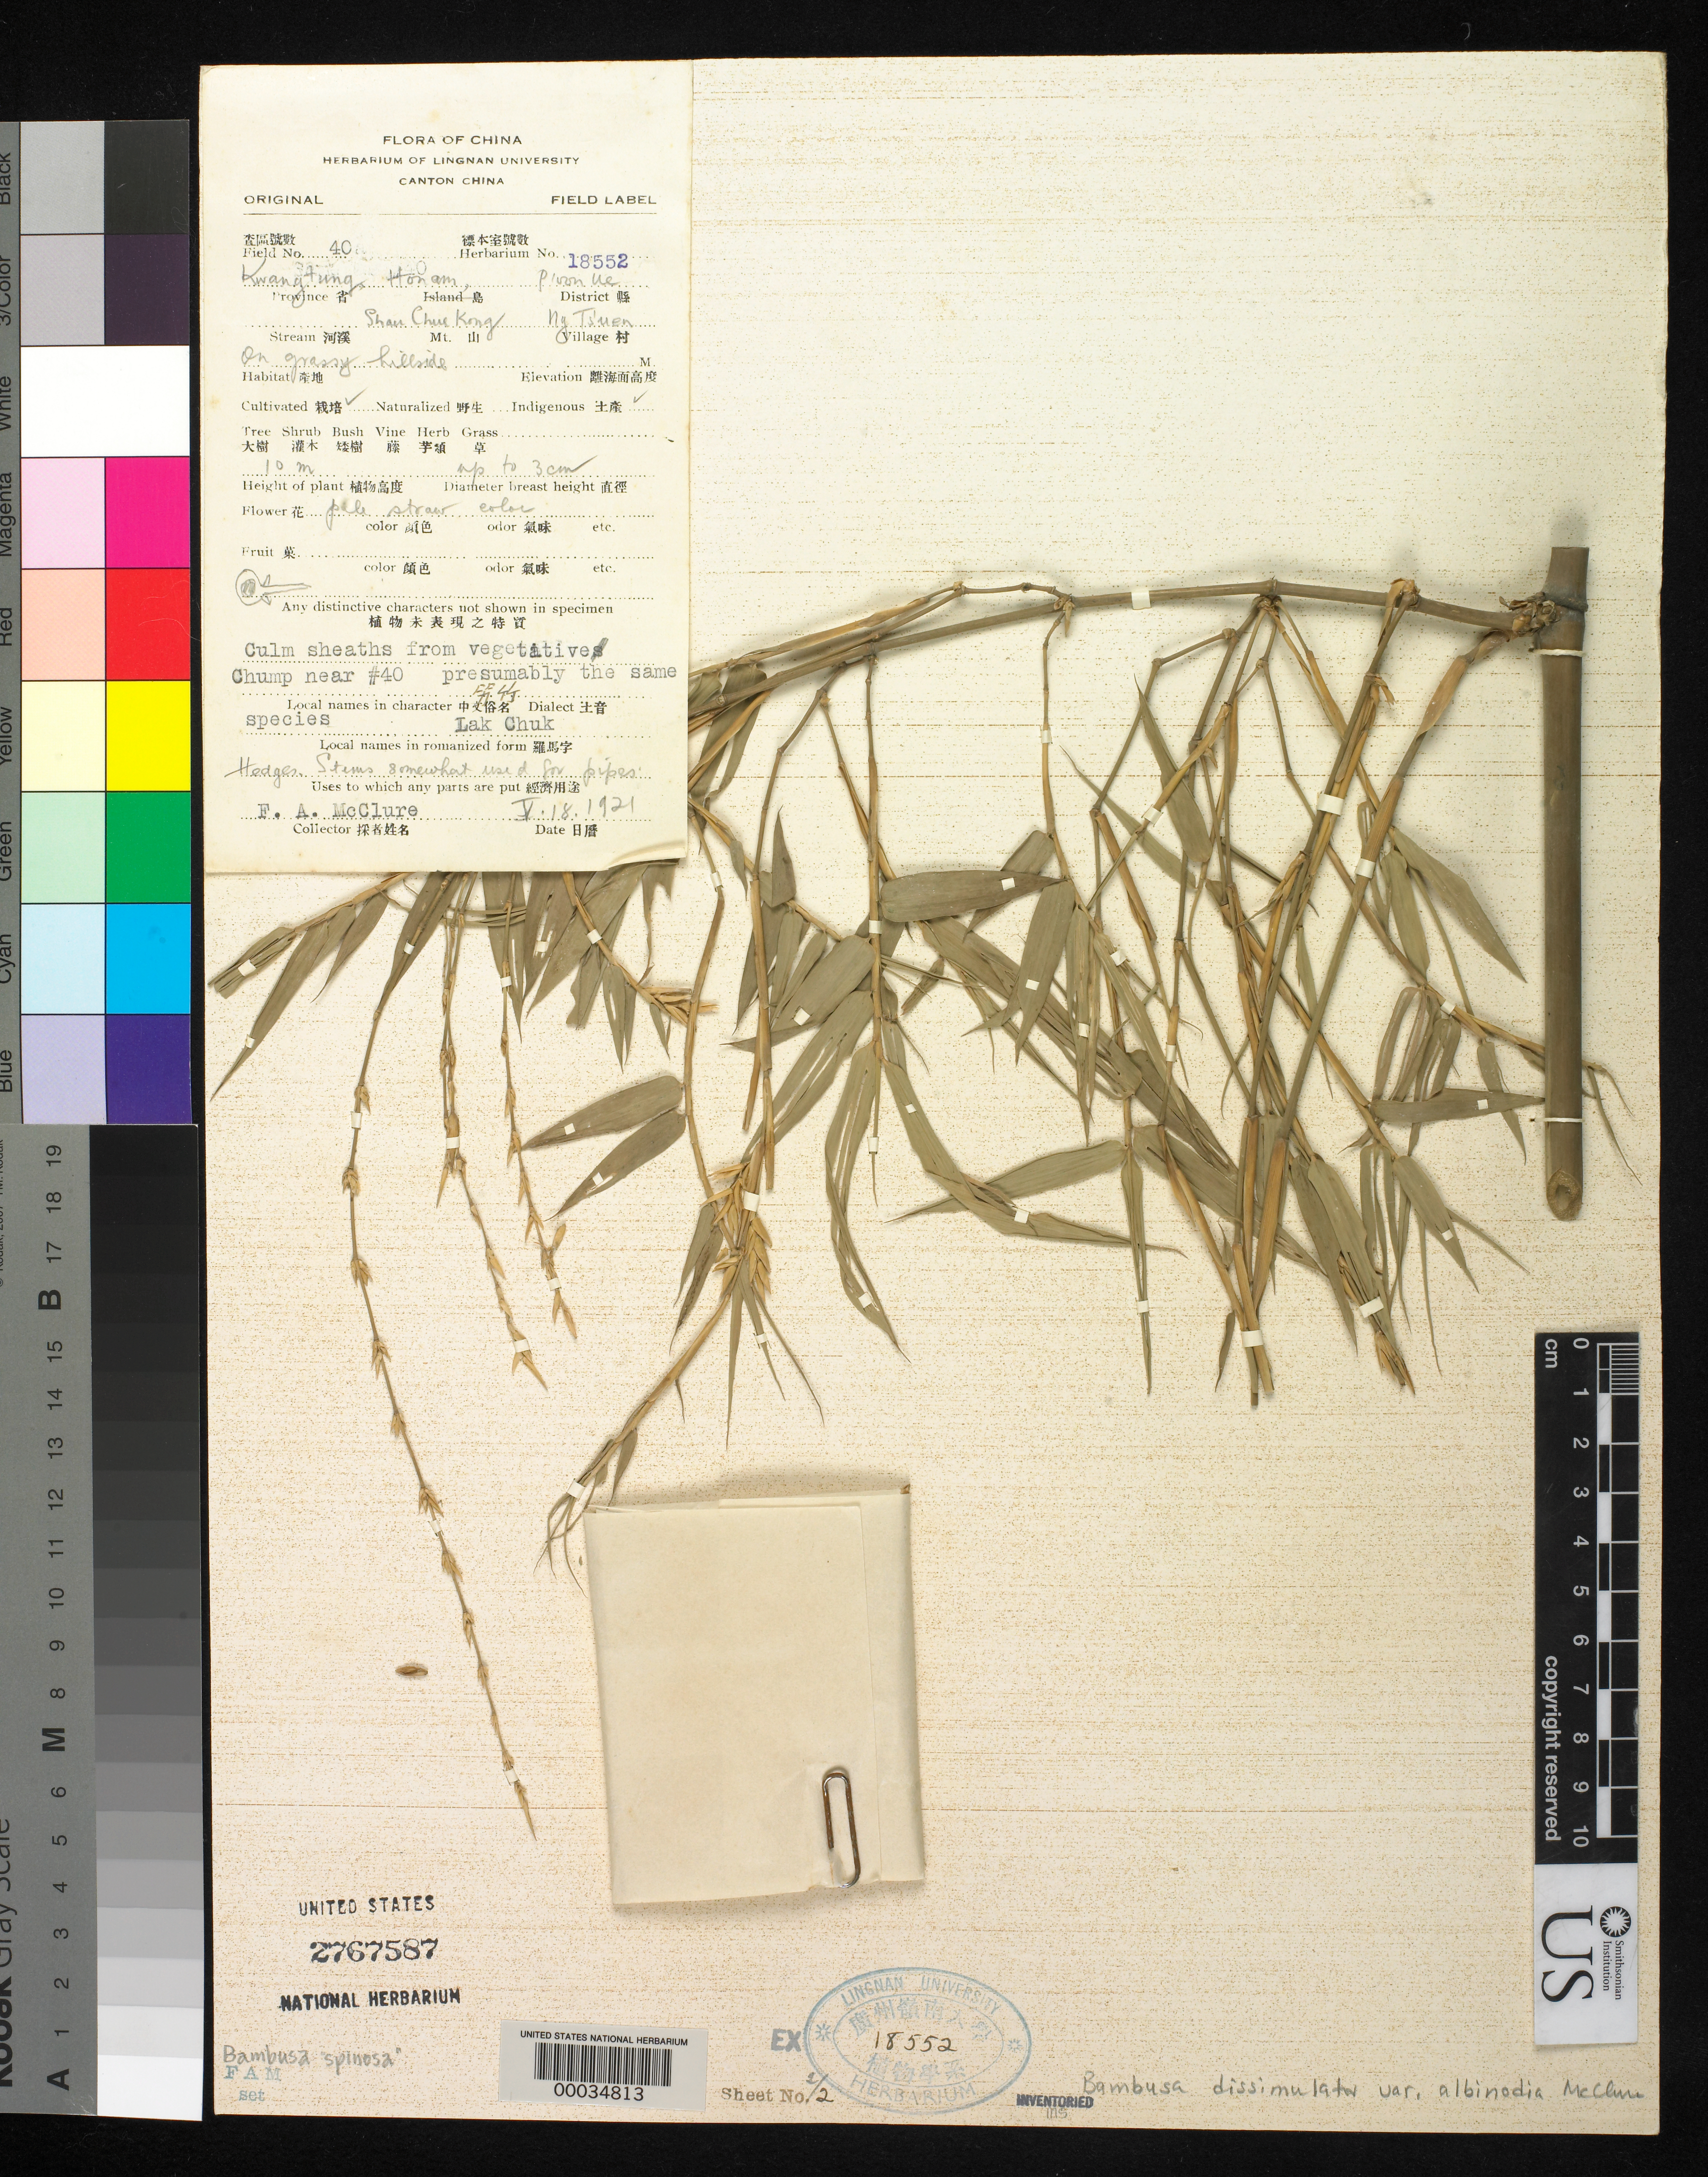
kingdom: Plantae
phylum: Tracheophyta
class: Liliopsida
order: Poales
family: Poaceae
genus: Bambusa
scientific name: Bambusa dissimulator var. albinodia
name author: McClure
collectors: F. A. McClure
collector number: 40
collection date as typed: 18 May 1921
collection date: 1921-05-18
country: China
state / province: Guangdong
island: Honam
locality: Ng ts'uen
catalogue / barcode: US 2767587